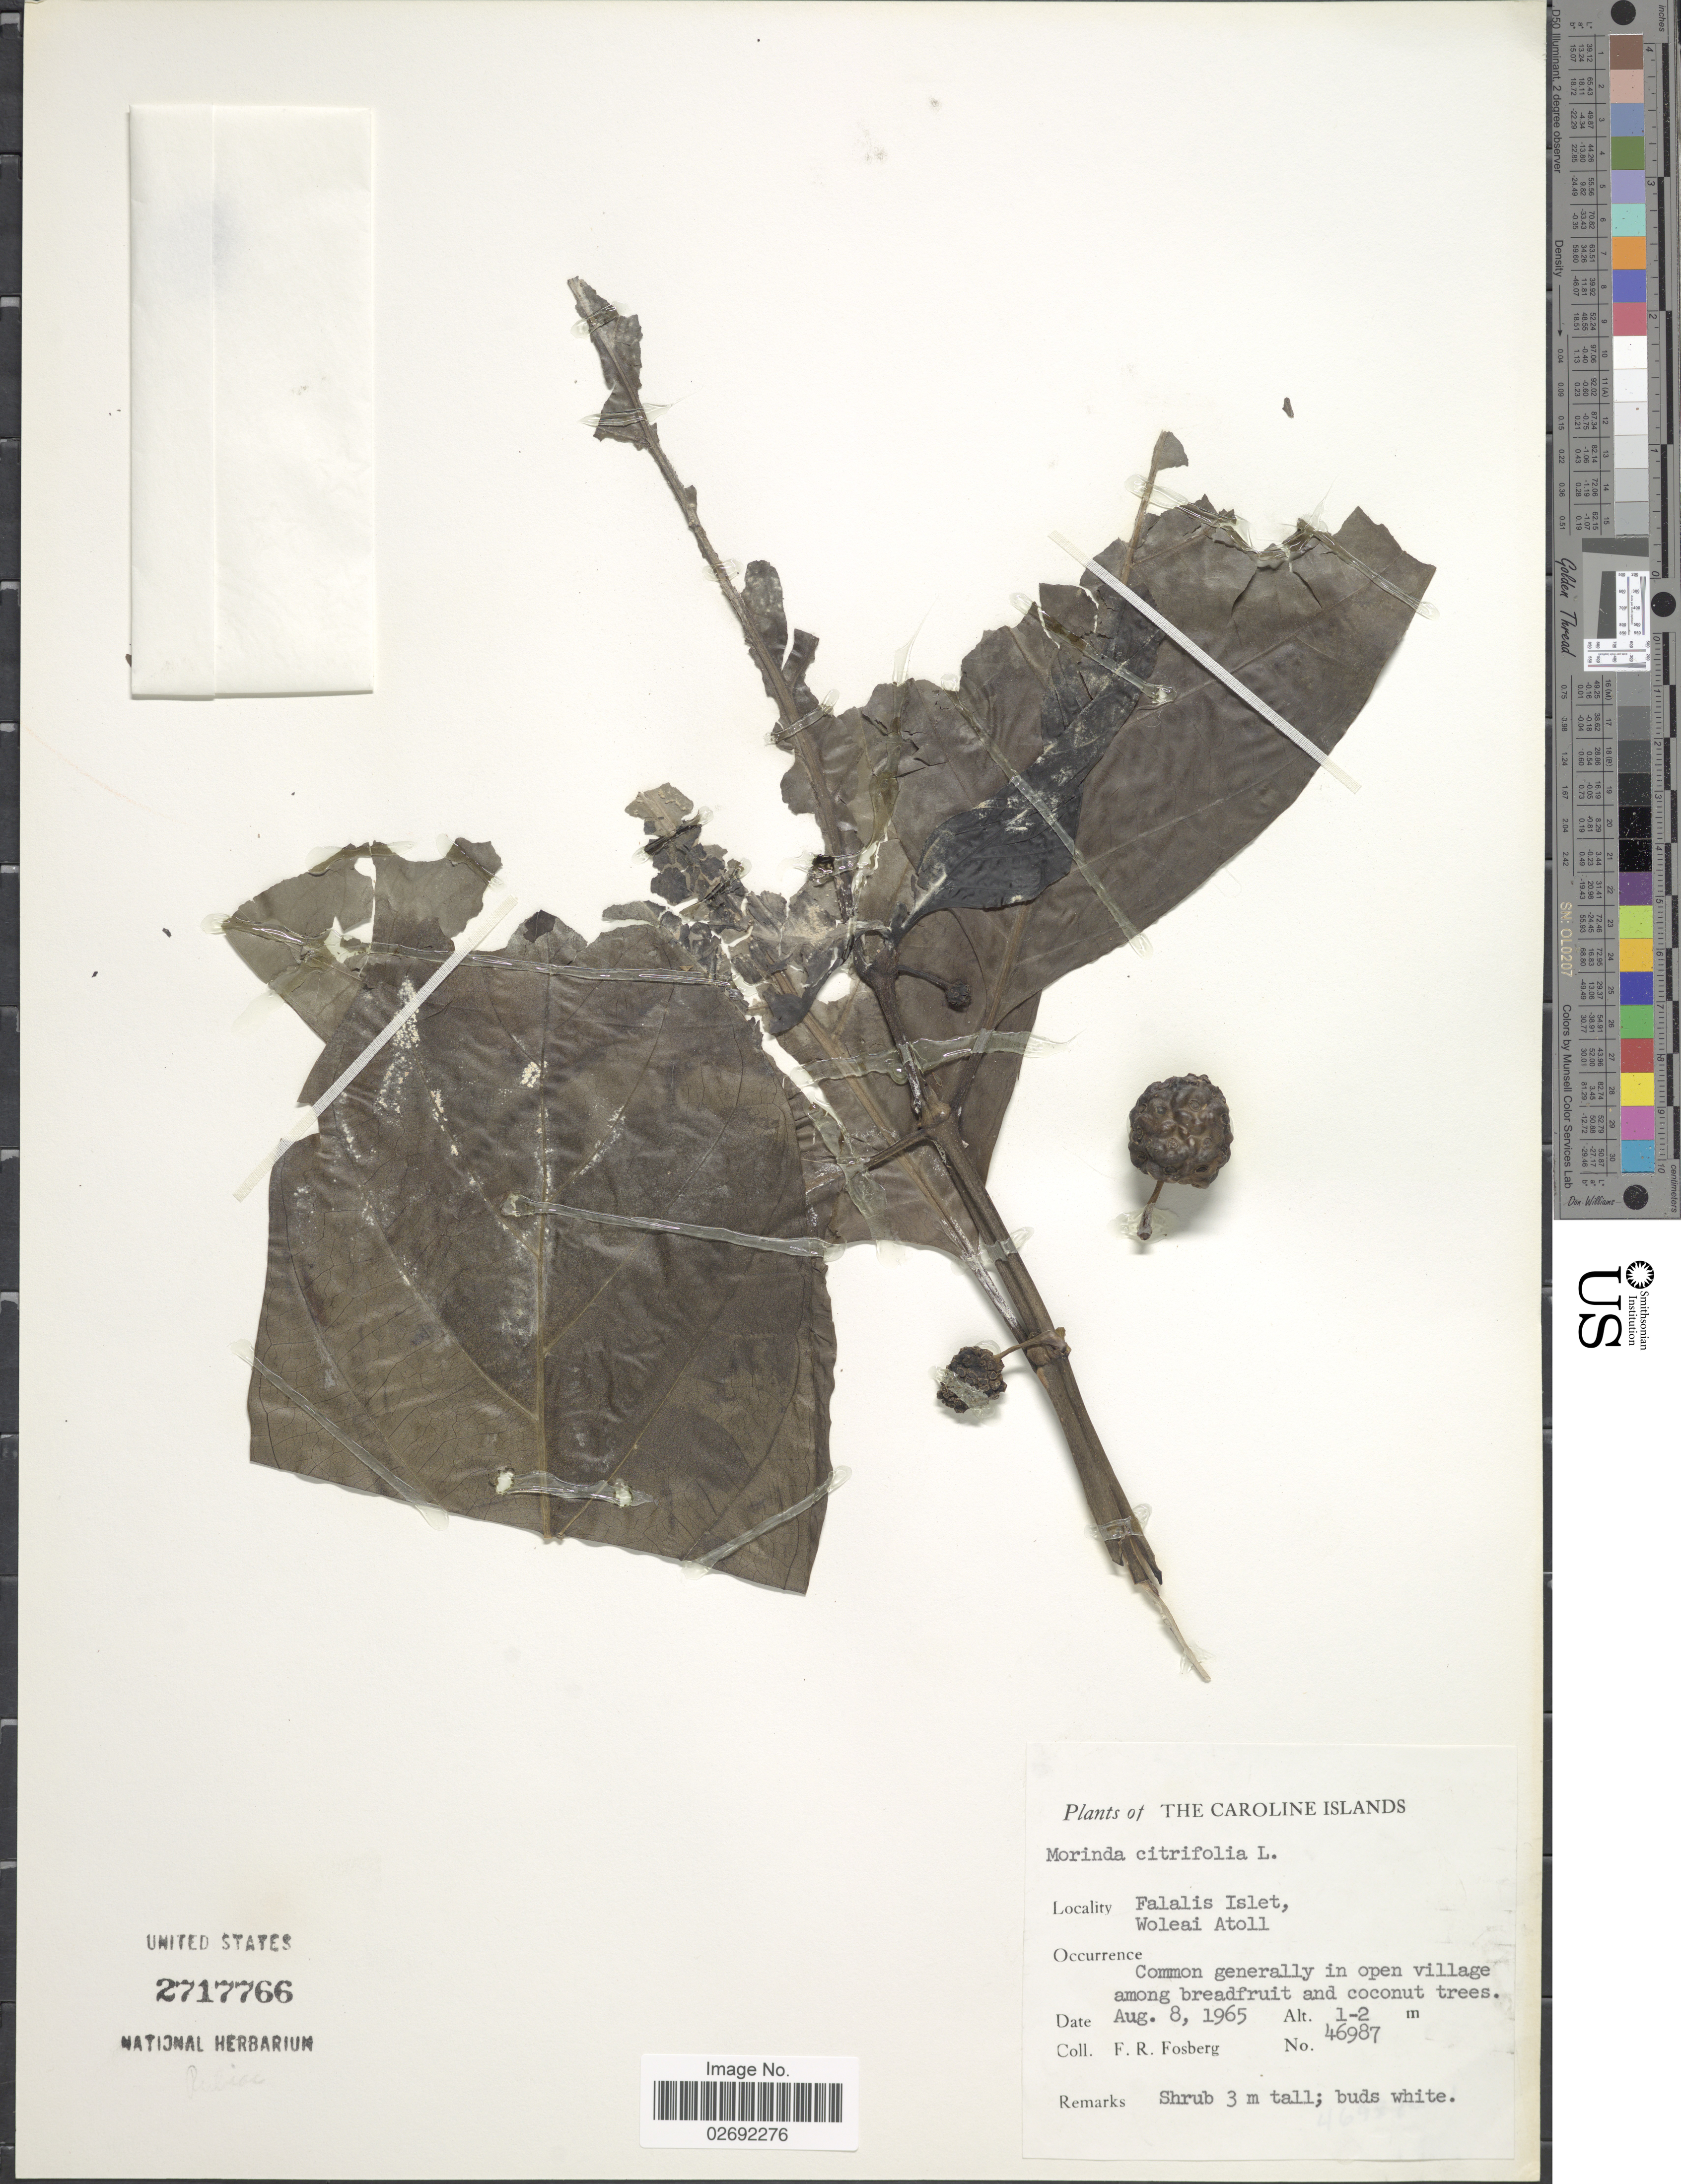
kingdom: Plantae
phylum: Tracheophyta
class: Magnoliopsida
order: Gentianales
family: Rubiaceae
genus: Morinda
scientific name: Morinda citrifolia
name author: L.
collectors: F. R. Fosberg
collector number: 46987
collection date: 1965-08-08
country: Micronesia, Federated States of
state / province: Yap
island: Woleai Atoll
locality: Caroline Islands. Falalis Islet, Woleai Atoll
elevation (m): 1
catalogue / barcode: US 2717766